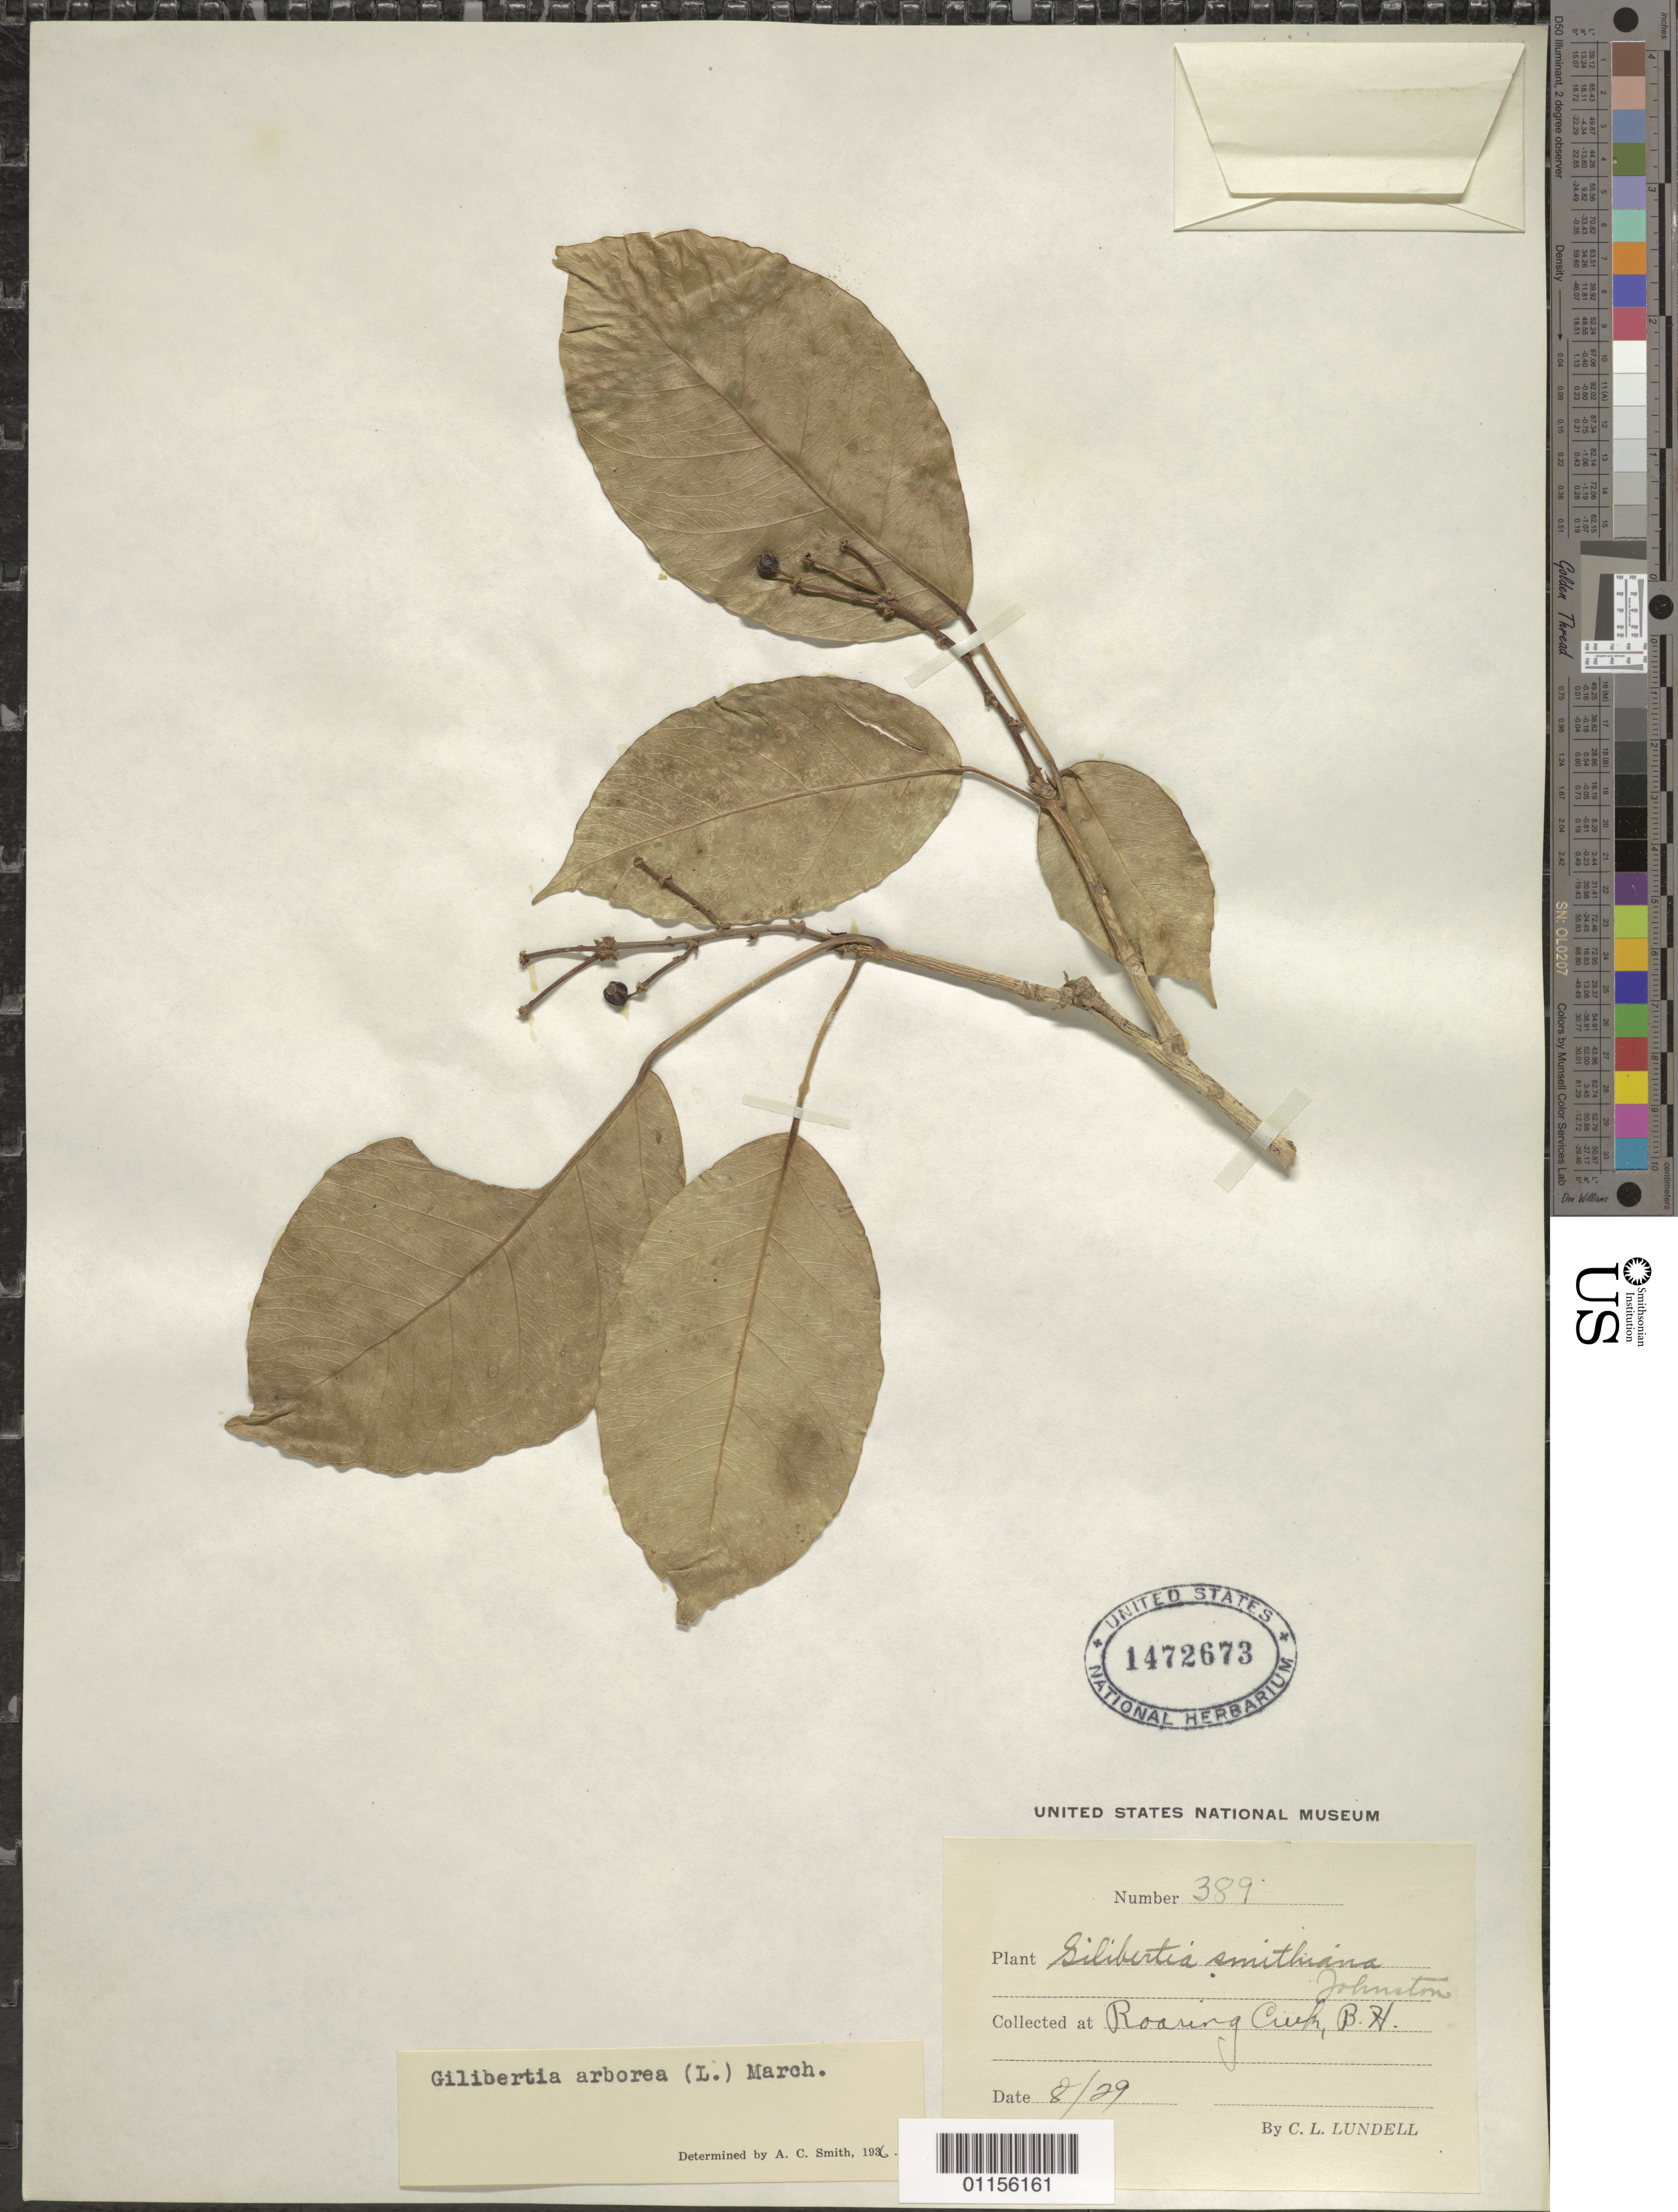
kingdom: Plantae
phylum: Tracheophyta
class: Magnoliopsida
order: Apiales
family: Araliaceae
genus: Dendropanax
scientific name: Dendropanax arboreus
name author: (L.) Decne. & Planch.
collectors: C. L. Lundell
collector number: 389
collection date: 1936-09-29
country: Belize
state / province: Cayo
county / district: Cayo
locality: Roaring Creek.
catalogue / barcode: US 1472673